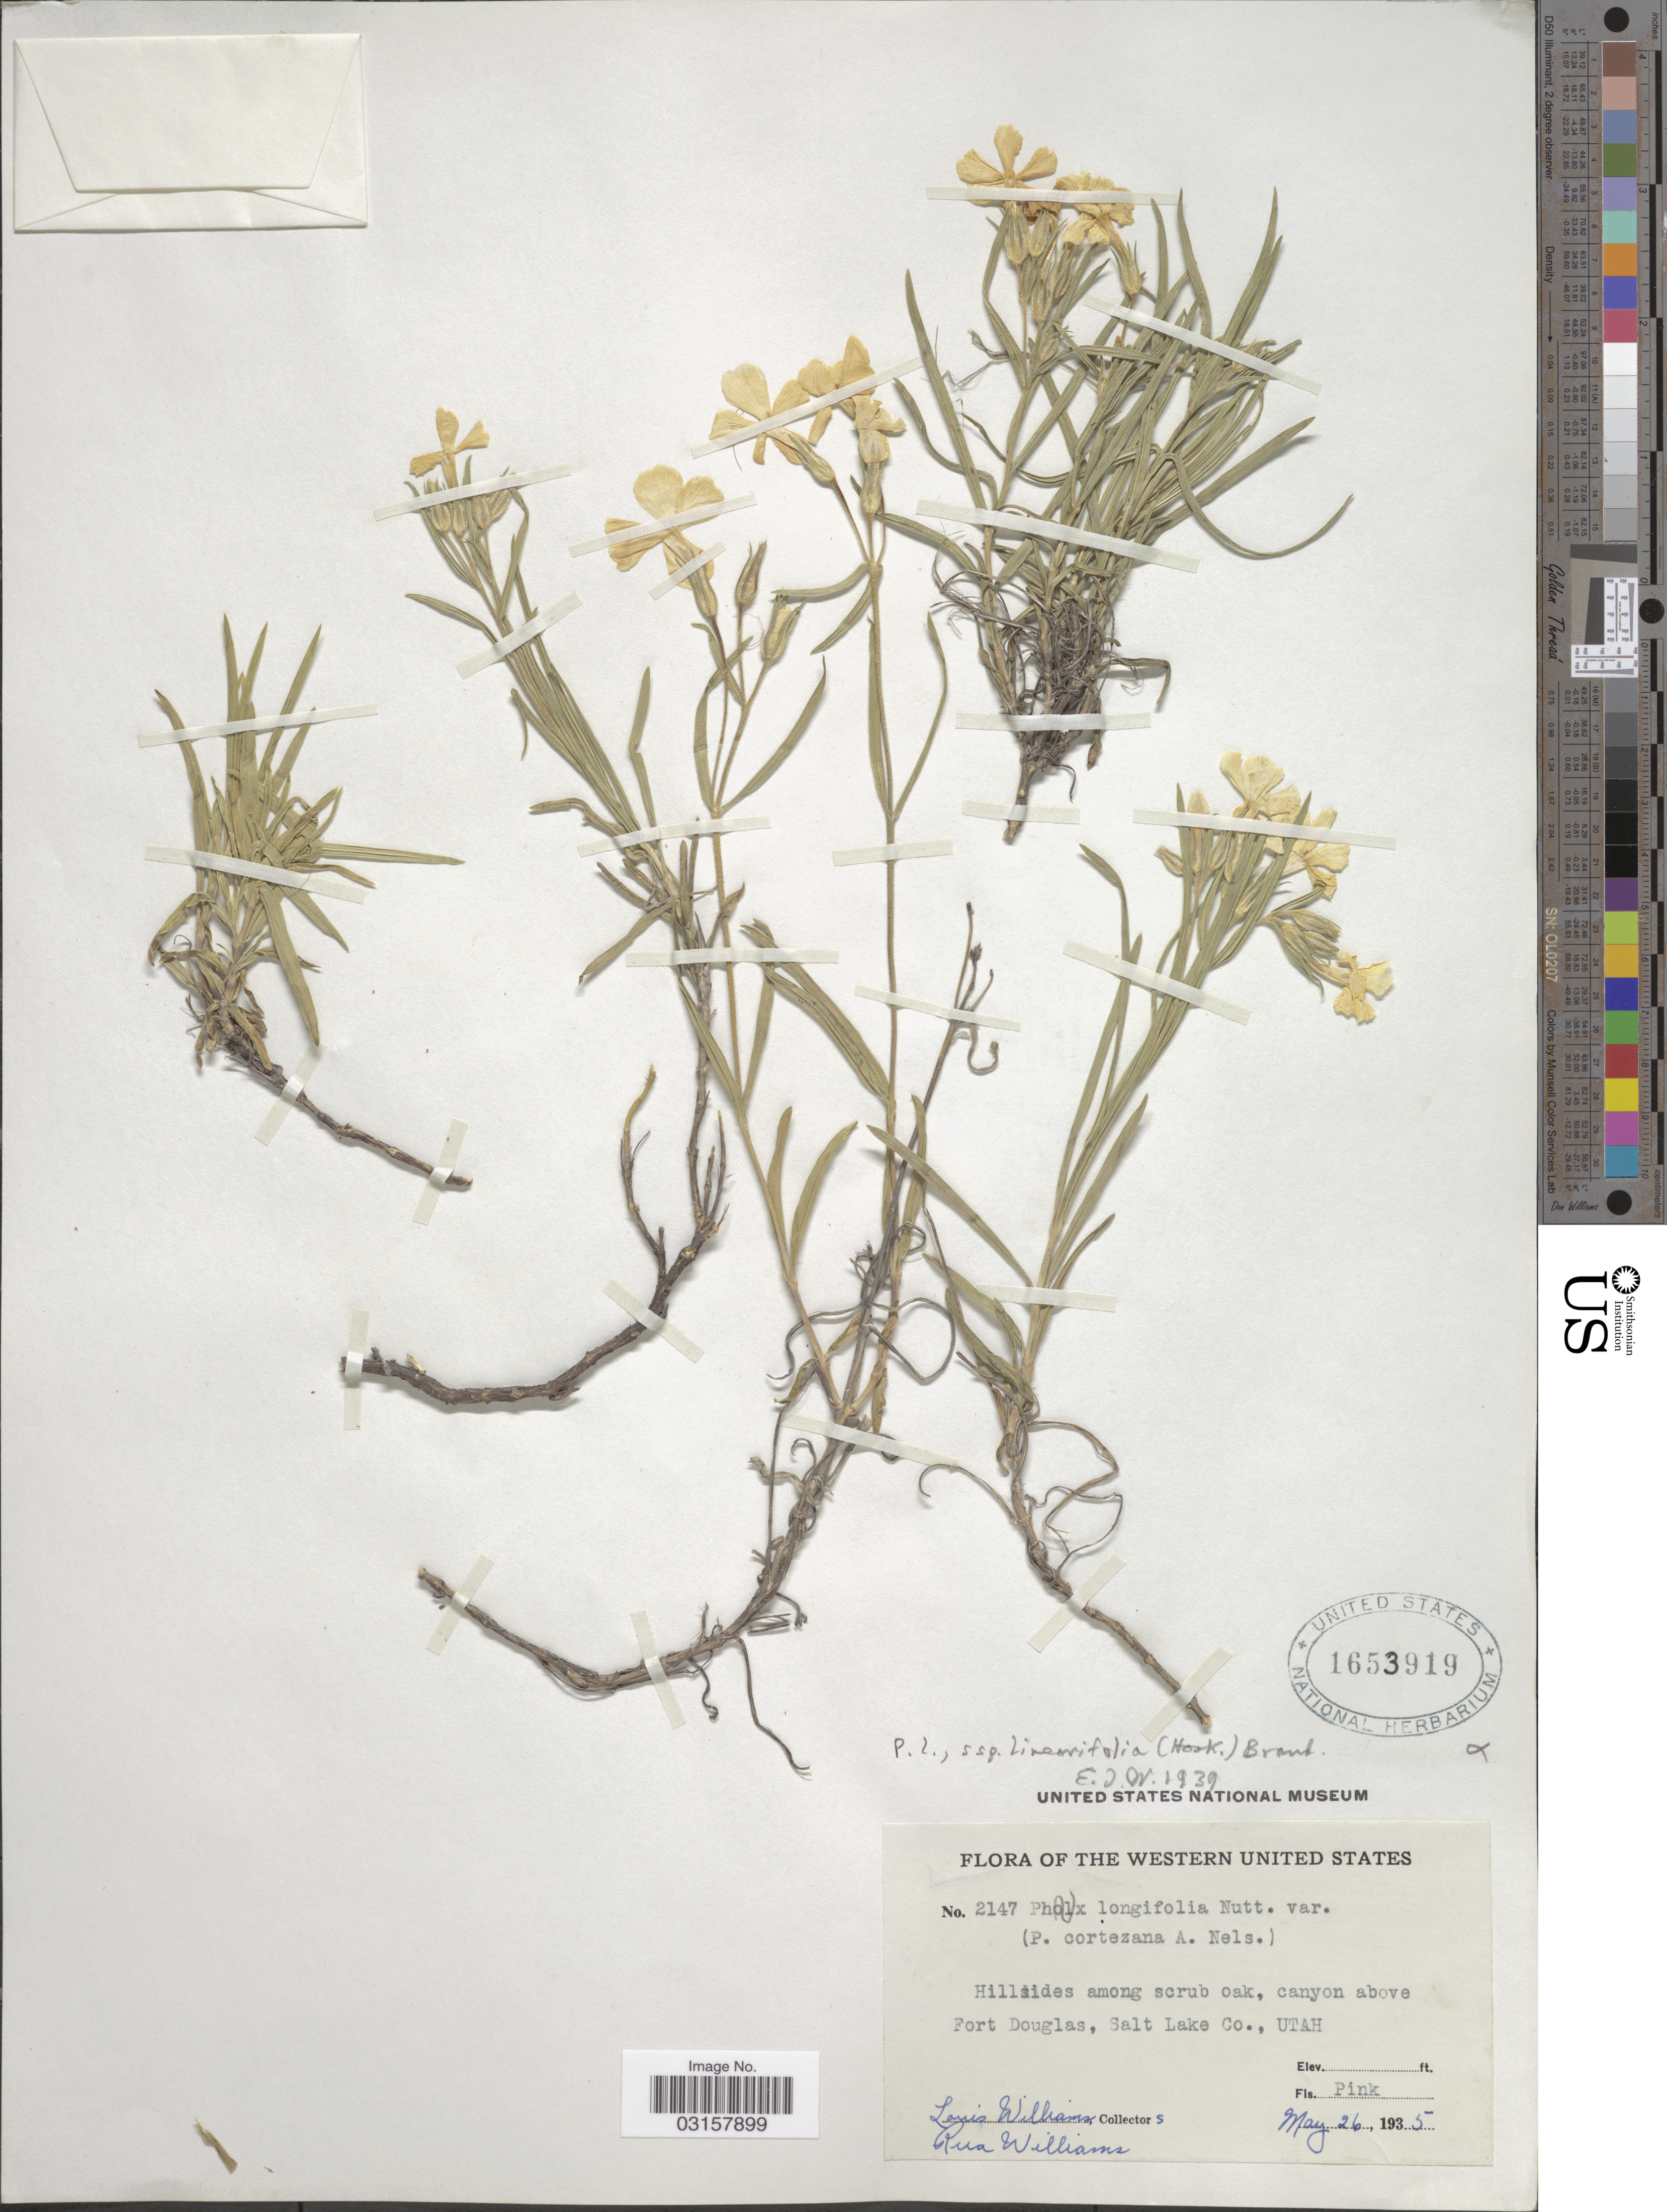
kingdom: Plantae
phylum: Tracheophyta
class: Magnoliopsida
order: Ericales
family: Polemoniaceae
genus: Phlox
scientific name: Phlox longifolia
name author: Nutt.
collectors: L. O. Williams & R. P. Williams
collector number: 2147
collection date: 1935-05-26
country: United States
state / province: Utah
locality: Western United States. Canyon above Fort Douglas, Salt Lake Co.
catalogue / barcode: US 1653919